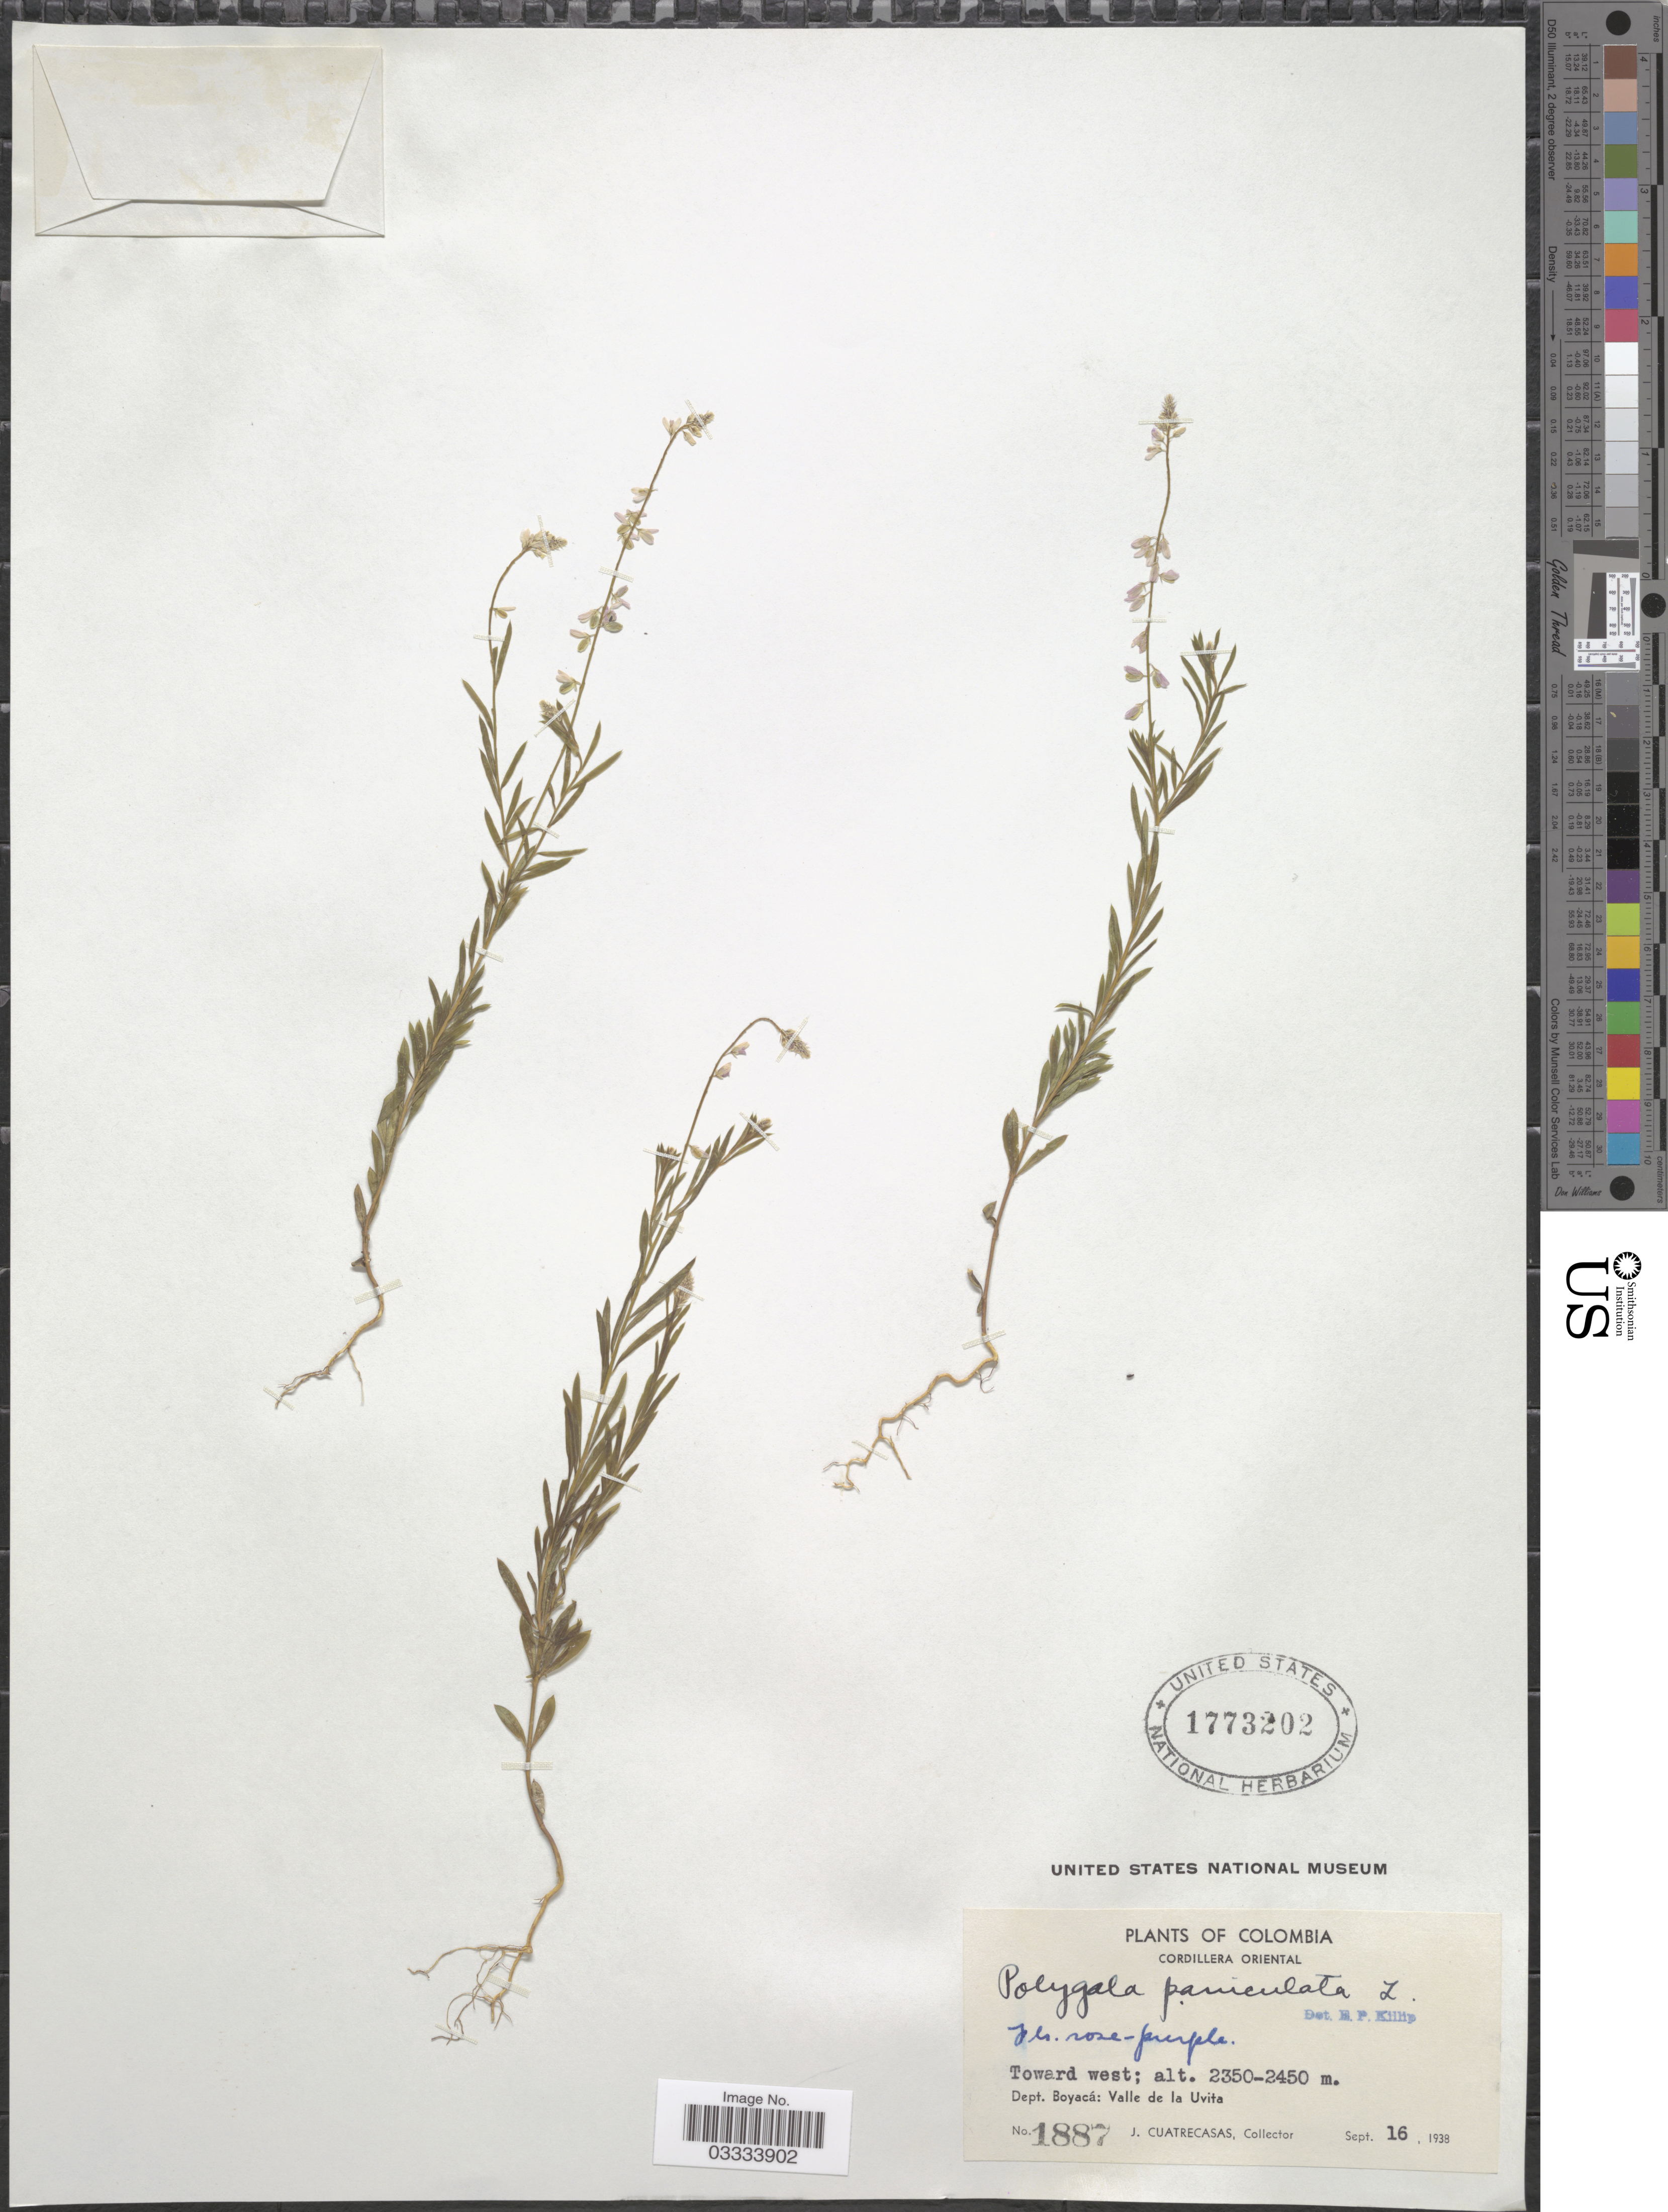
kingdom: Plantae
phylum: Tracheophyta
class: Magnoliopsida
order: Fabales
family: Polygalaceae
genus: Polygala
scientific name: Polygala paniculata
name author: L.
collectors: J. Cuatrecasas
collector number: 1887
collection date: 1938-09-16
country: Colombia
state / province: Boyacá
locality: Cordillera Oriental. Toward west. Dept. Boyacá: Valle de la Uvita.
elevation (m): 2350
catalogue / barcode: US 1773202